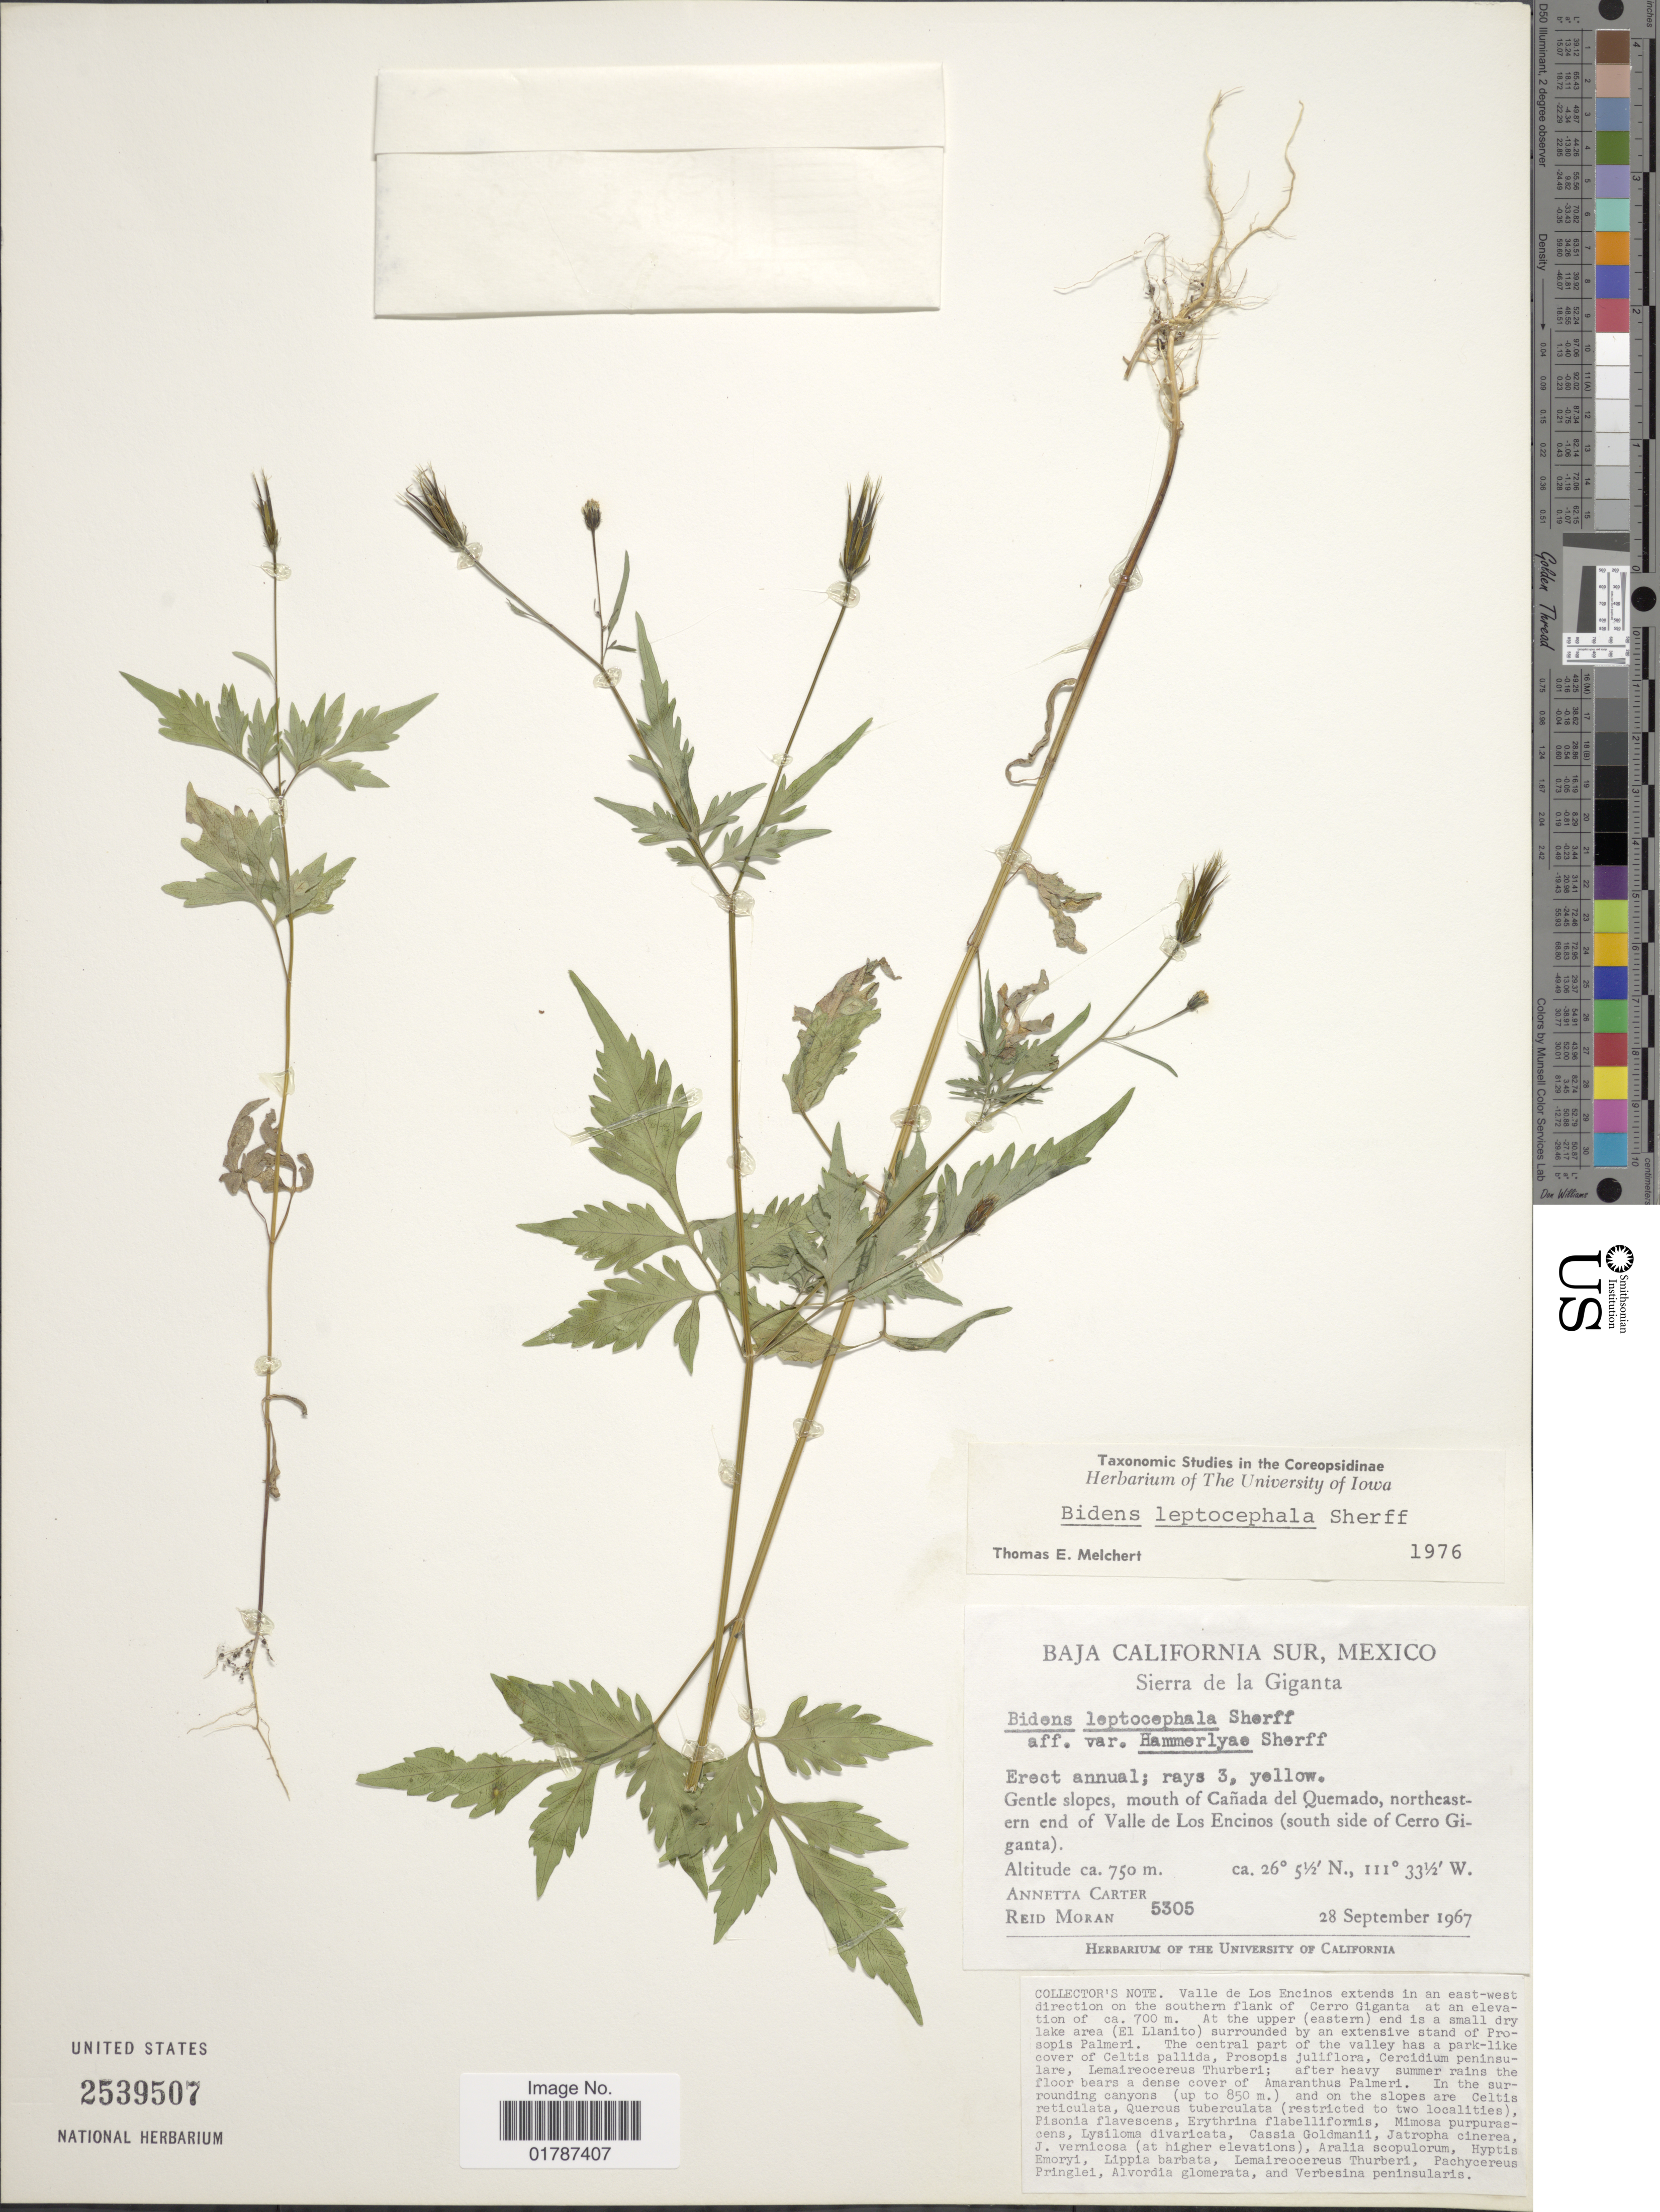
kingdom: Plantae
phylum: Tracheophyta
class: Magnoliopsida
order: Asterales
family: Asteraceae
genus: Bidens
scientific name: Bidens leptocephala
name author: Sherff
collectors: A. Carter & R. V. Moran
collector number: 5305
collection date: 1967-09-28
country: Mexico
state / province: Baja California Sur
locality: Baja California Sur, Mexico, Sierra de la Giganta, Gentle slopes, mouth of Canada del Quemado, northeastern end of Valle de Los Encinos (south side of Cerro Giganta)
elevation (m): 750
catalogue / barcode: US 2539507